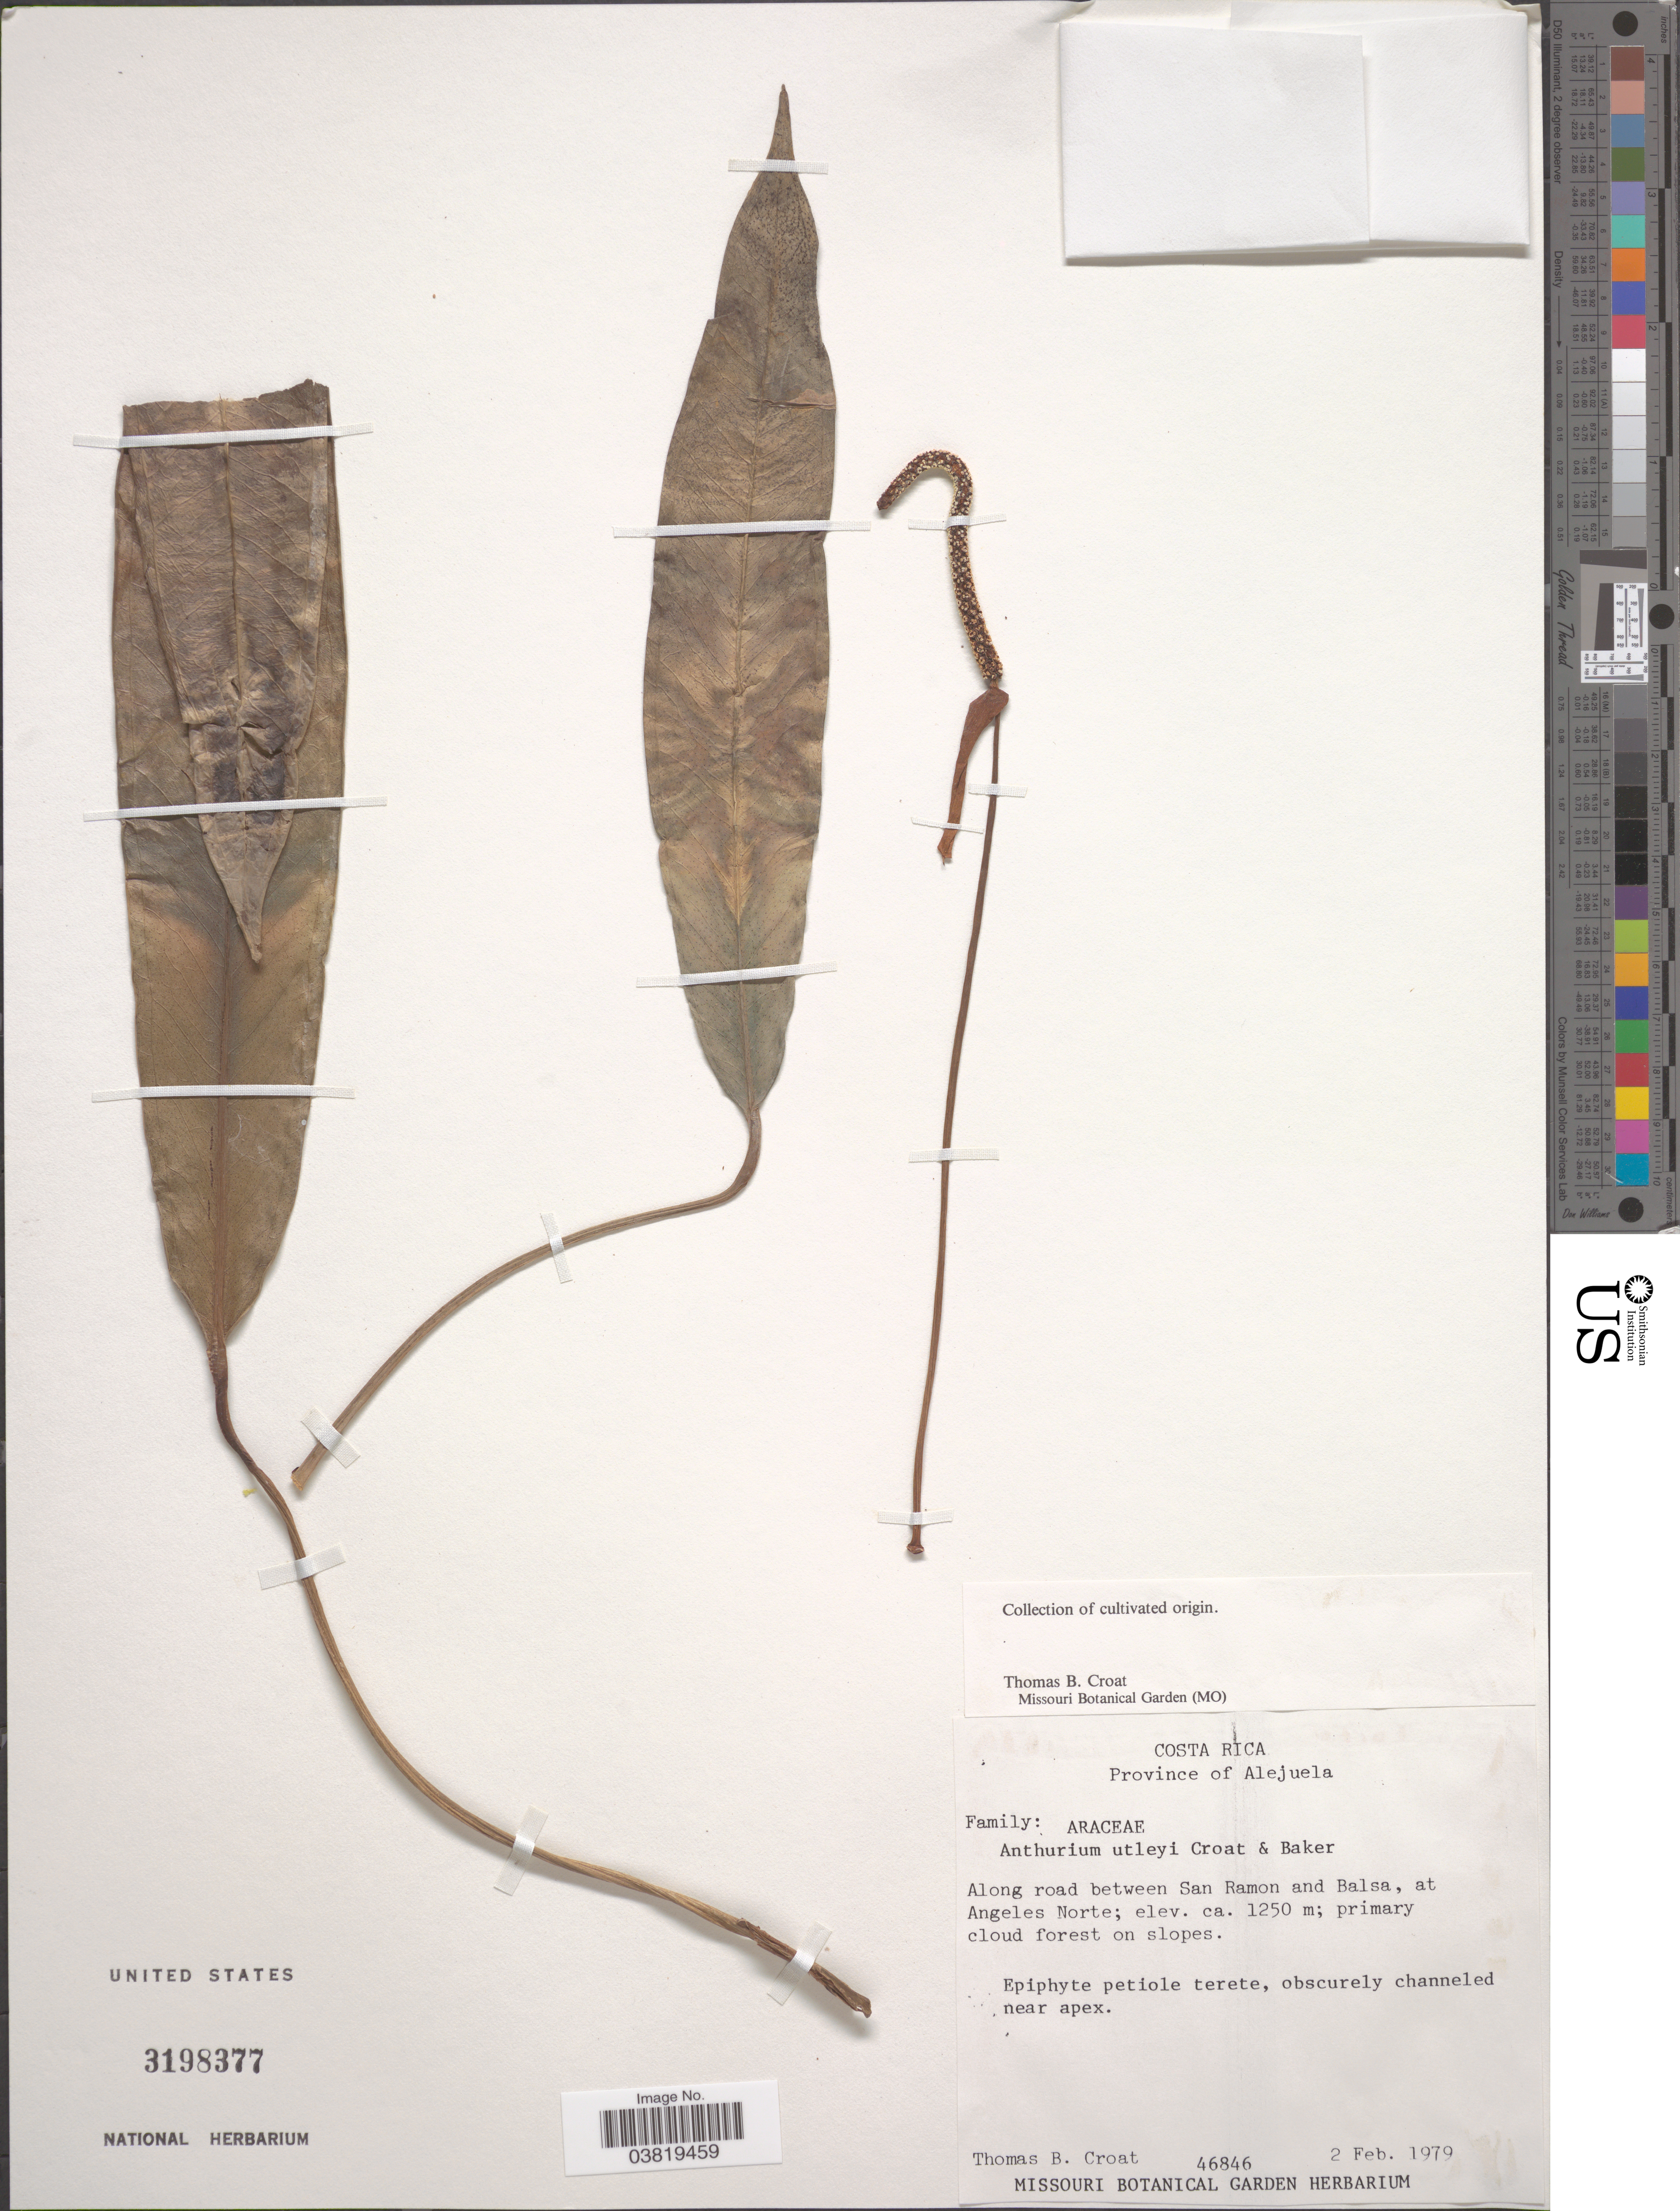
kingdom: Plantae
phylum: Tracheophyta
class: Liliopsida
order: Alismatales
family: Araceae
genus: Anthurium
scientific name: Anthurium utleyorum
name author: Croat & R.A. Baker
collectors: T. B. Croat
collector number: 46846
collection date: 1979-02-02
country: Costa Rica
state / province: Alajuela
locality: Province of Alejuela. Along road between San Ramon and Balsa, at Angeles Norte.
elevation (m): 1250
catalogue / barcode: US 3198377